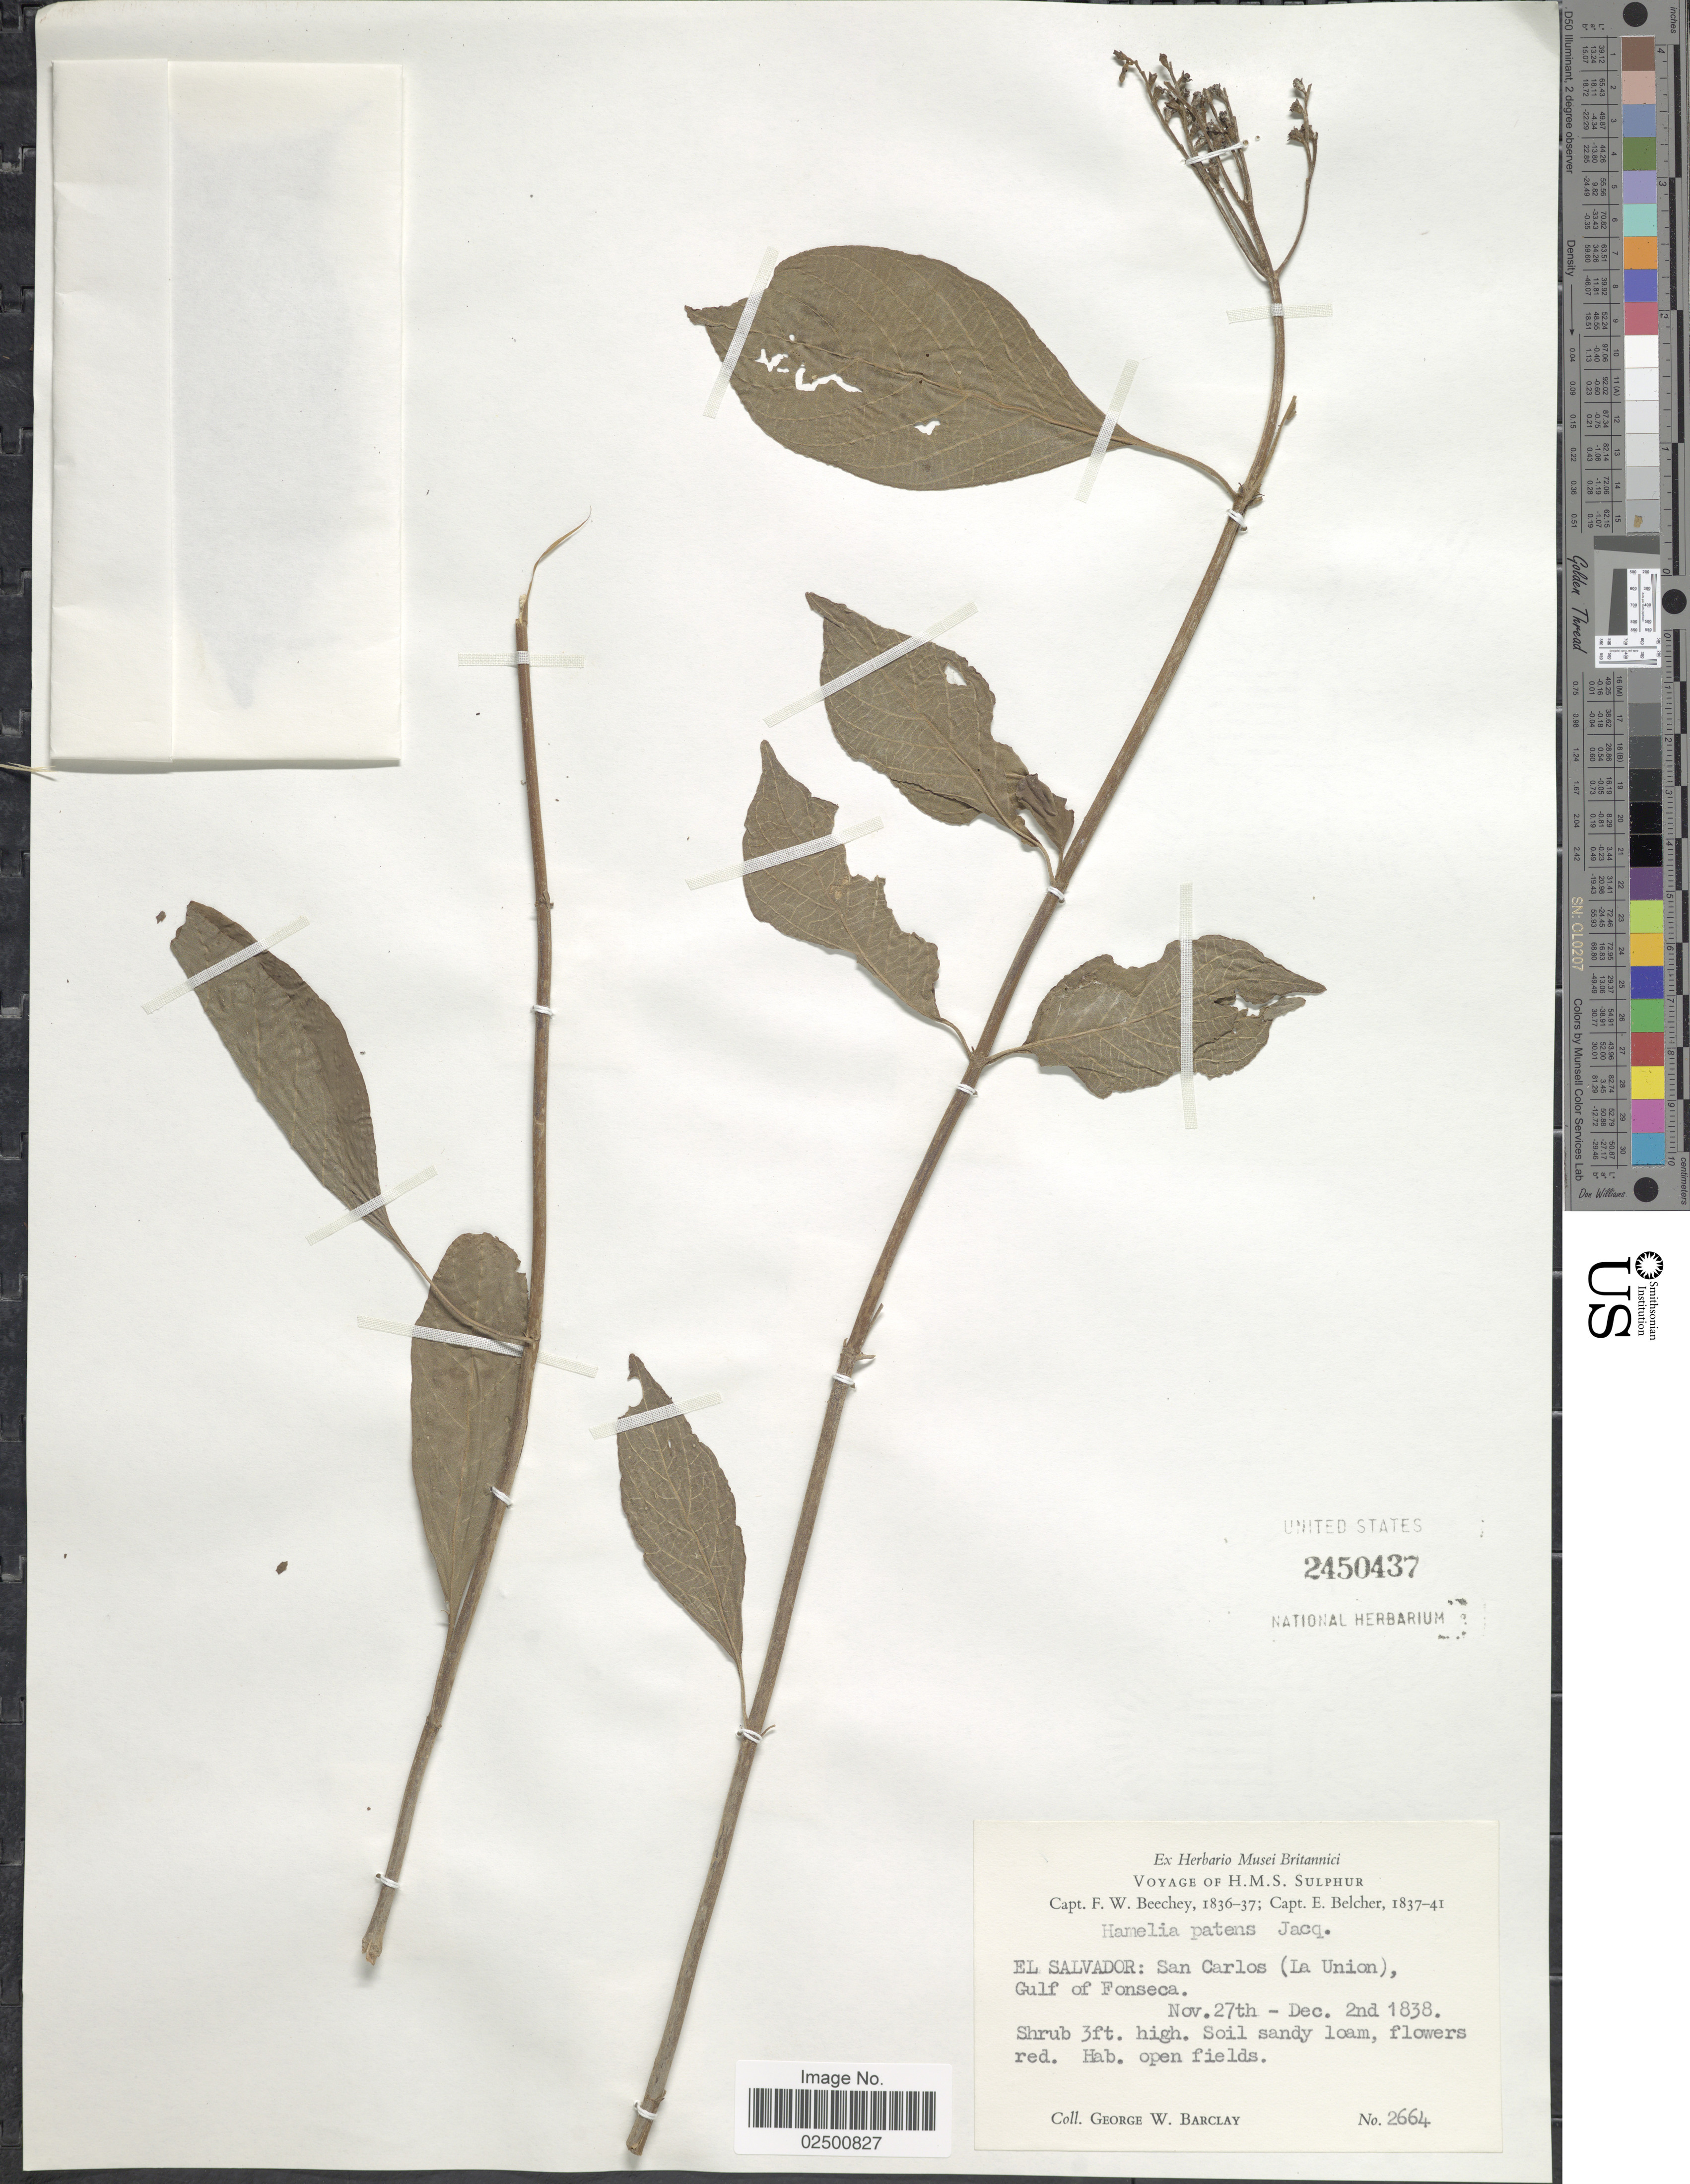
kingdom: Plantae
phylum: Tracheophyta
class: Magnoliopsida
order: Gentianales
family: Rubiaceae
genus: Hamelia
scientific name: Hamelia patens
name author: Jacq.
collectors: G. W. Barclay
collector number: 2664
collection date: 1838-11-27/1838-12-02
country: El Salvador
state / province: La Union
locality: San Carlos (La Union), Gulf of Fonseca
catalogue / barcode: US 2450437